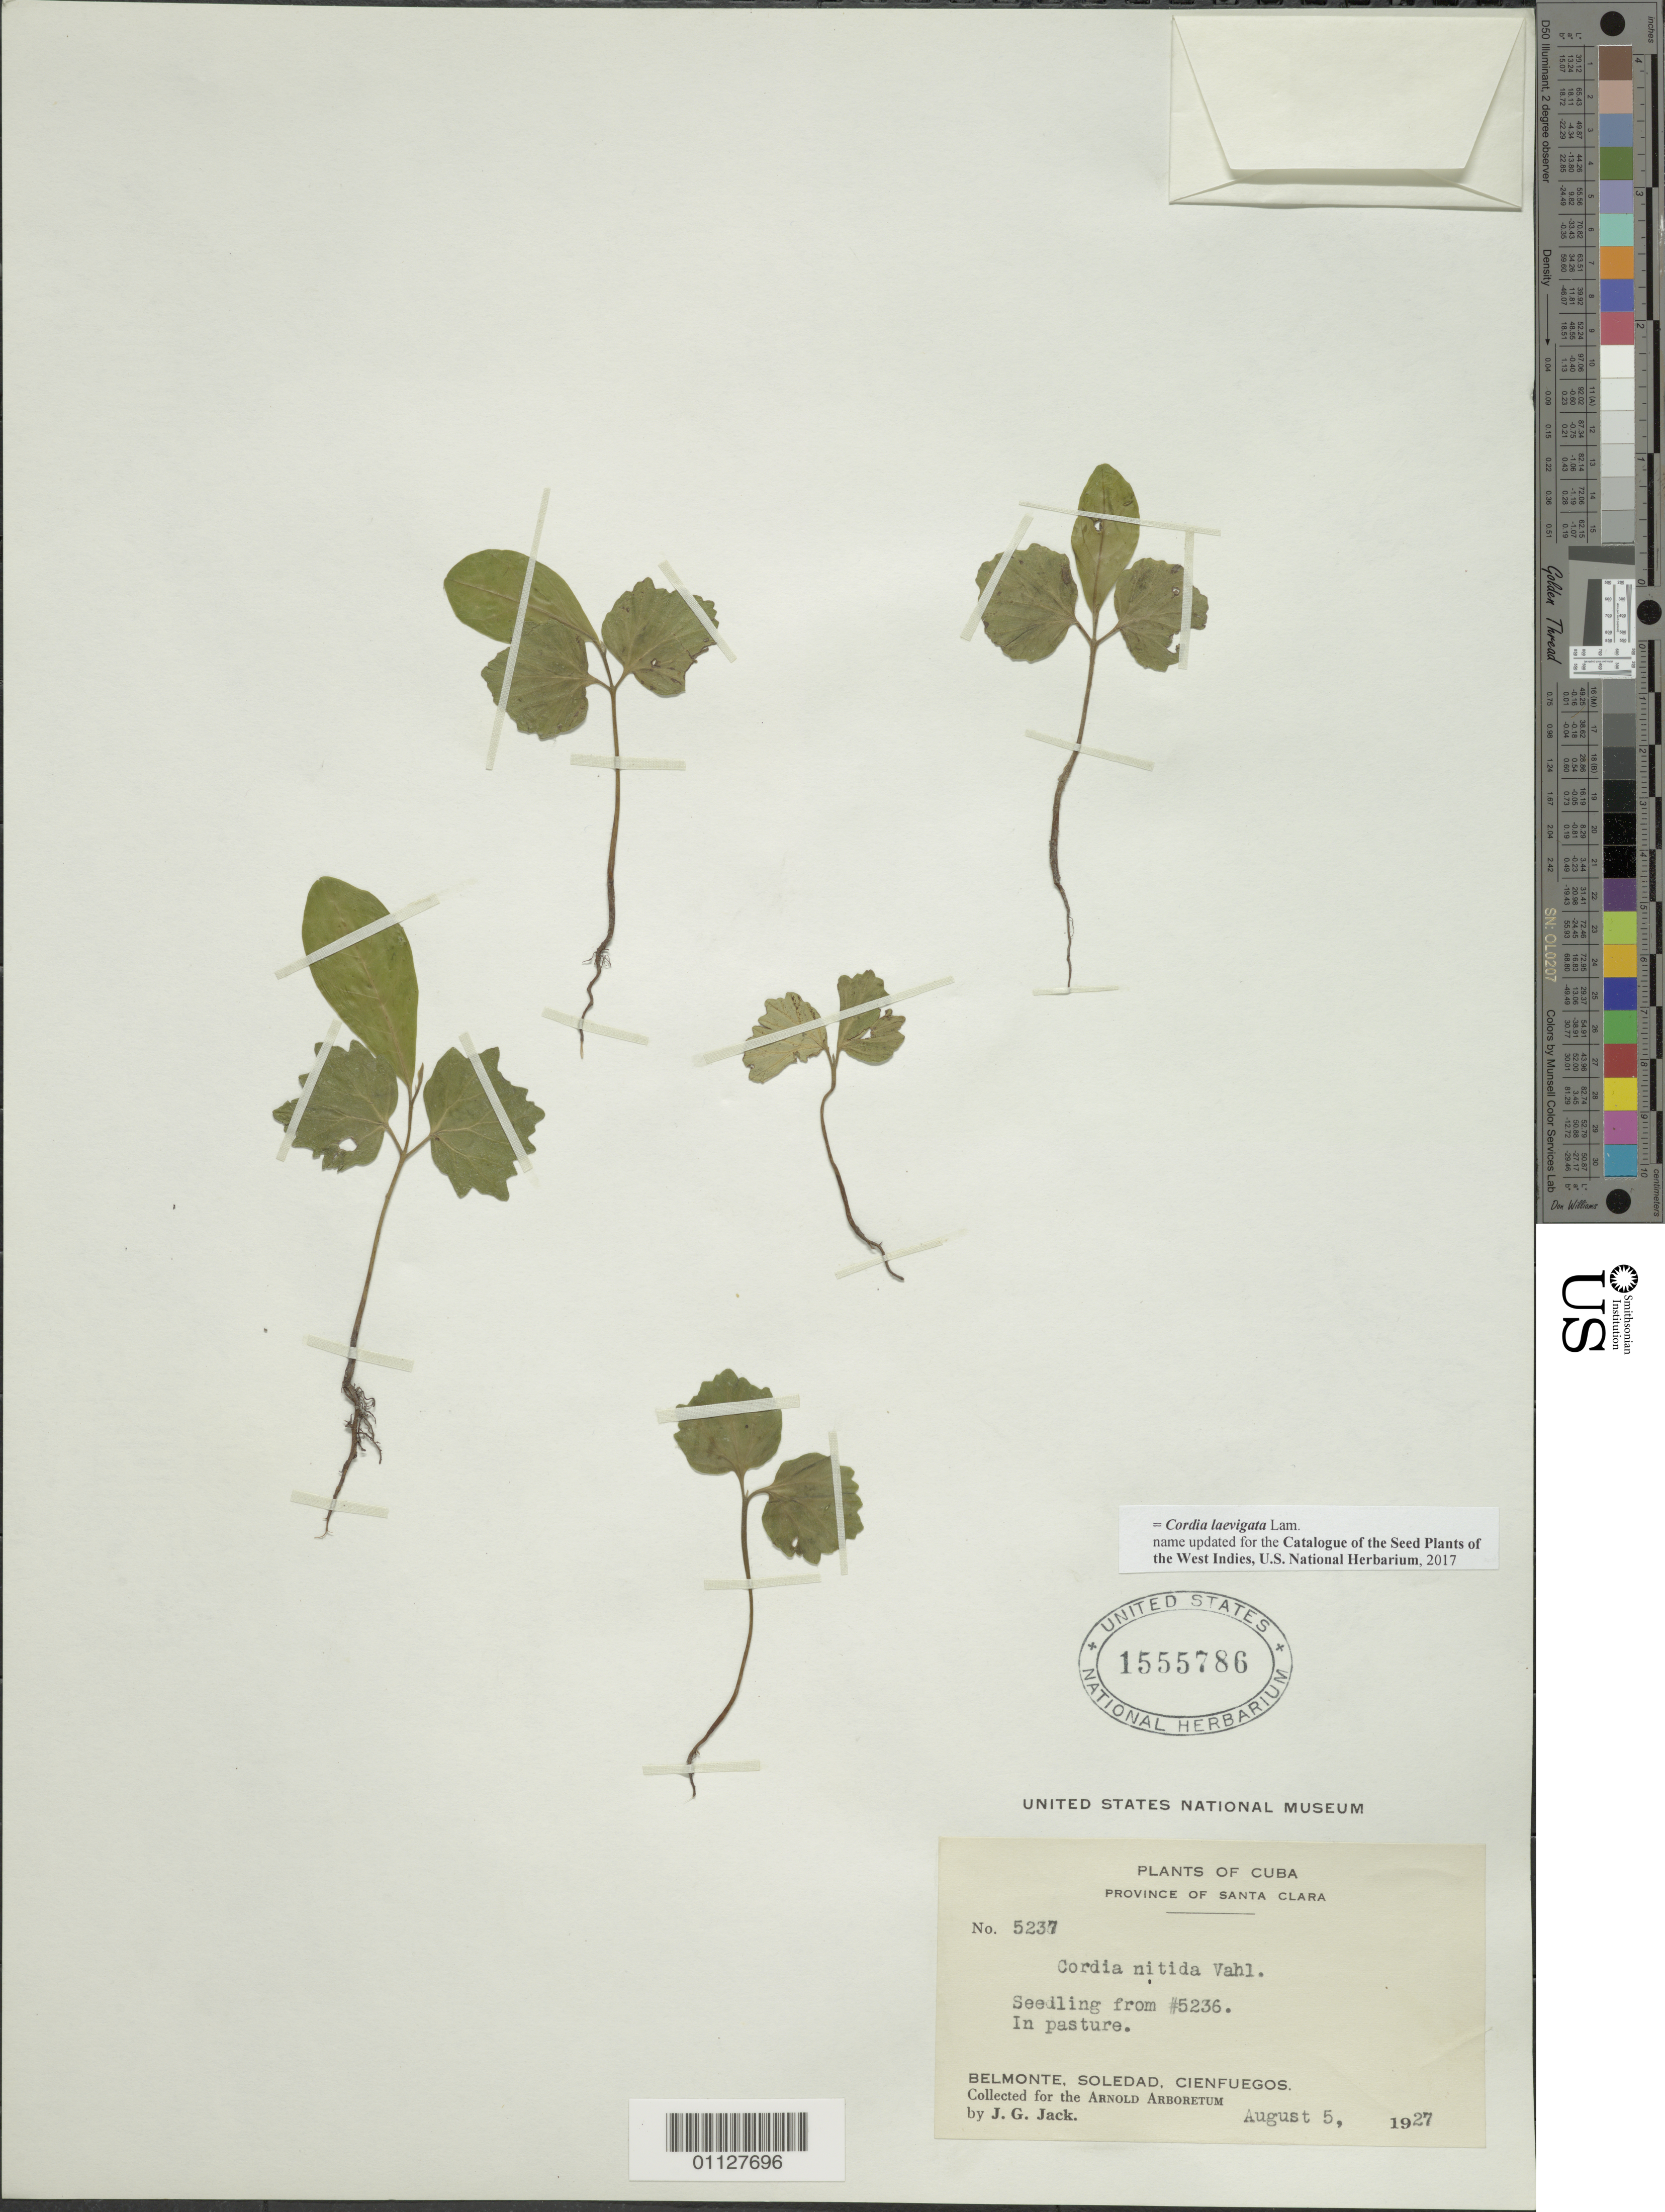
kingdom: Plantae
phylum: Tracheophyta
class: Magnoliopsida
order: Boraginales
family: Cordiaceae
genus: Cordia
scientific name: Cordia laevigata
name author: Lam.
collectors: J. G. Jack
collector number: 5237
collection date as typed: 05 Aug 1927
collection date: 1927-08-05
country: Cuba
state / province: Cienfuegos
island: Cuba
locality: Belmonte, Soledad In pasture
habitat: In pasture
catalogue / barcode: US 1555786